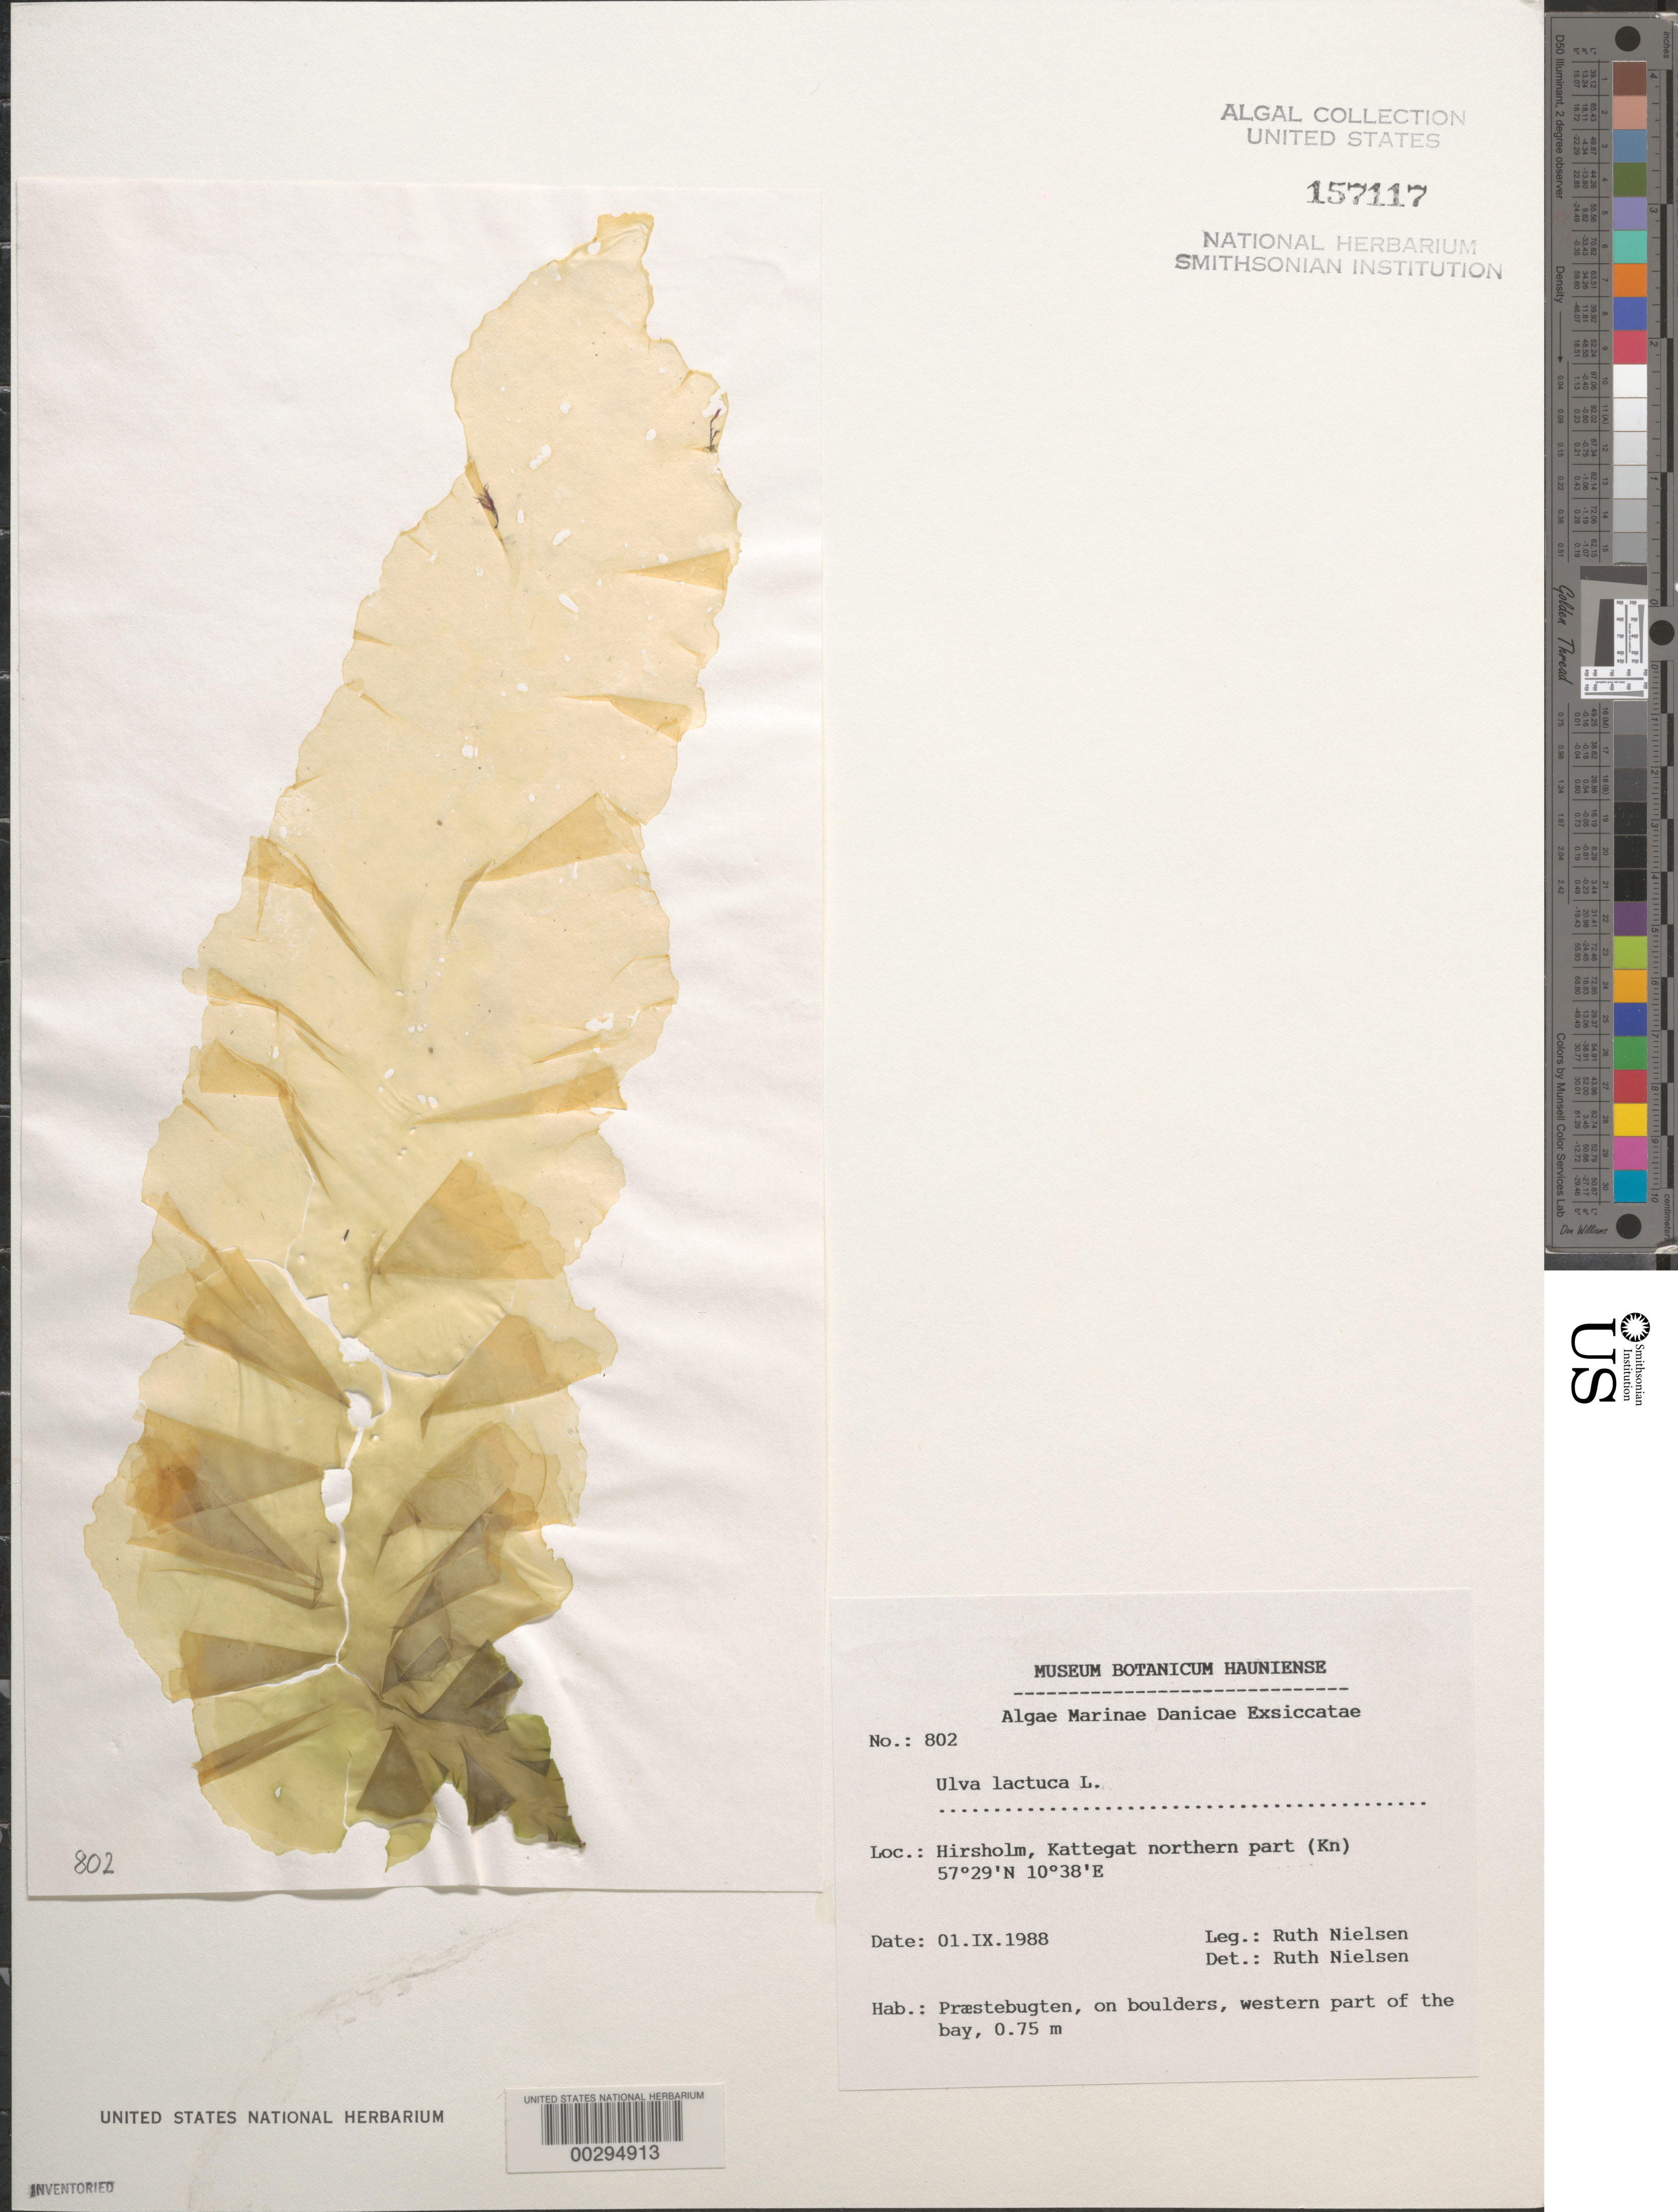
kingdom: Plantae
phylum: Chlorophyta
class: Ulvophyceae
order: Ulvales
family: Ulvaceae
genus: Ulva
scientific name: Ulva lactuca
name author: L.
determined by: Nielsen, R.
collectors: R. Nielsen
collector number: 802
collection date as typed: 01 Sep 1988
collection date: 1988-09-01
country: Denmark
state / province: Nordjylland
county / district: Frederikshavn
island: Hirsholm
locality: Kattegat, northern part, Praestebugten on boulders western part of bay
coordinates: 57 29'N, 10 38'E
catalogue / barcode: US 157117